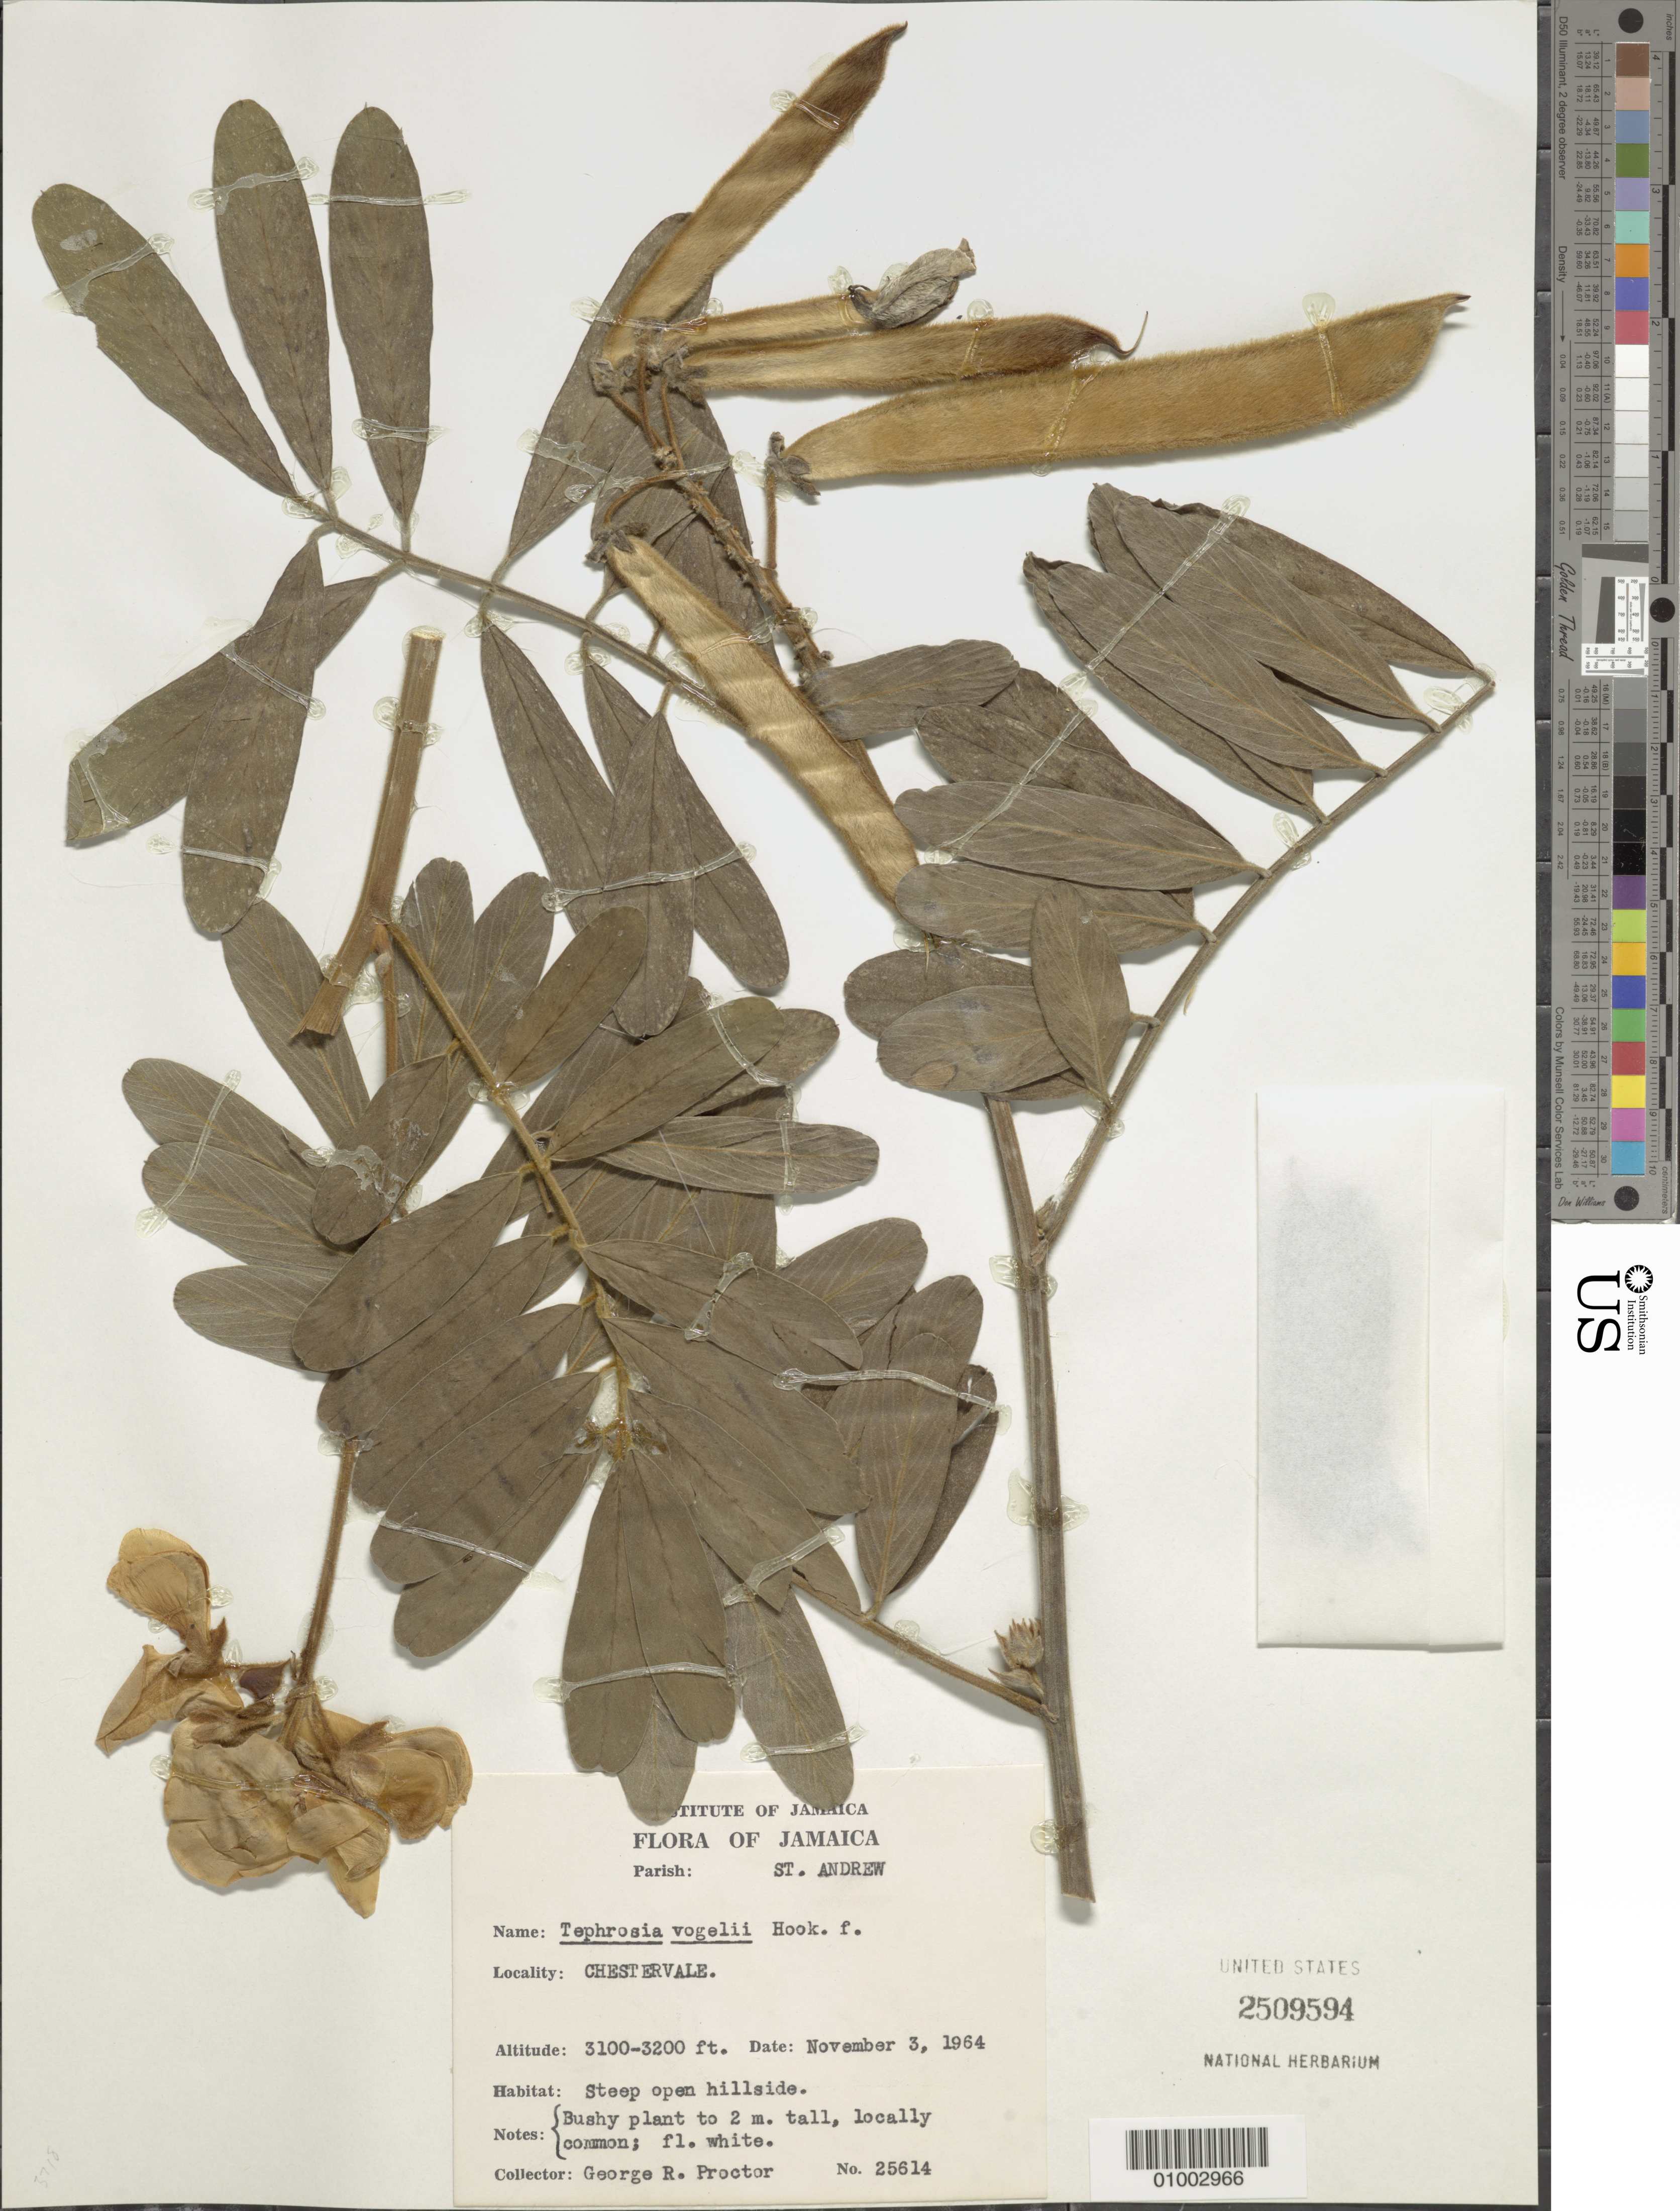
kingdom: Plantae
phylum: Tracheophyta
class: Magnoliopsida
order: Fabales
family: Fabaceae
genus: Tephrosia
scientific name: Tephrosia vogelii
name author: Hook. f.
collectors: G. R. Proctor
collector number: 25614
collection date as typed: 03 Nov 1964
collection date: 1964-11-03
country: Jamaica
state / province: Saint Andrew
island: Jamaica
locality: Chestervale, steep open hillside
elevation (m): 945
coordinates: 0 N, 0 E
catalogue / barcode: US 2509594